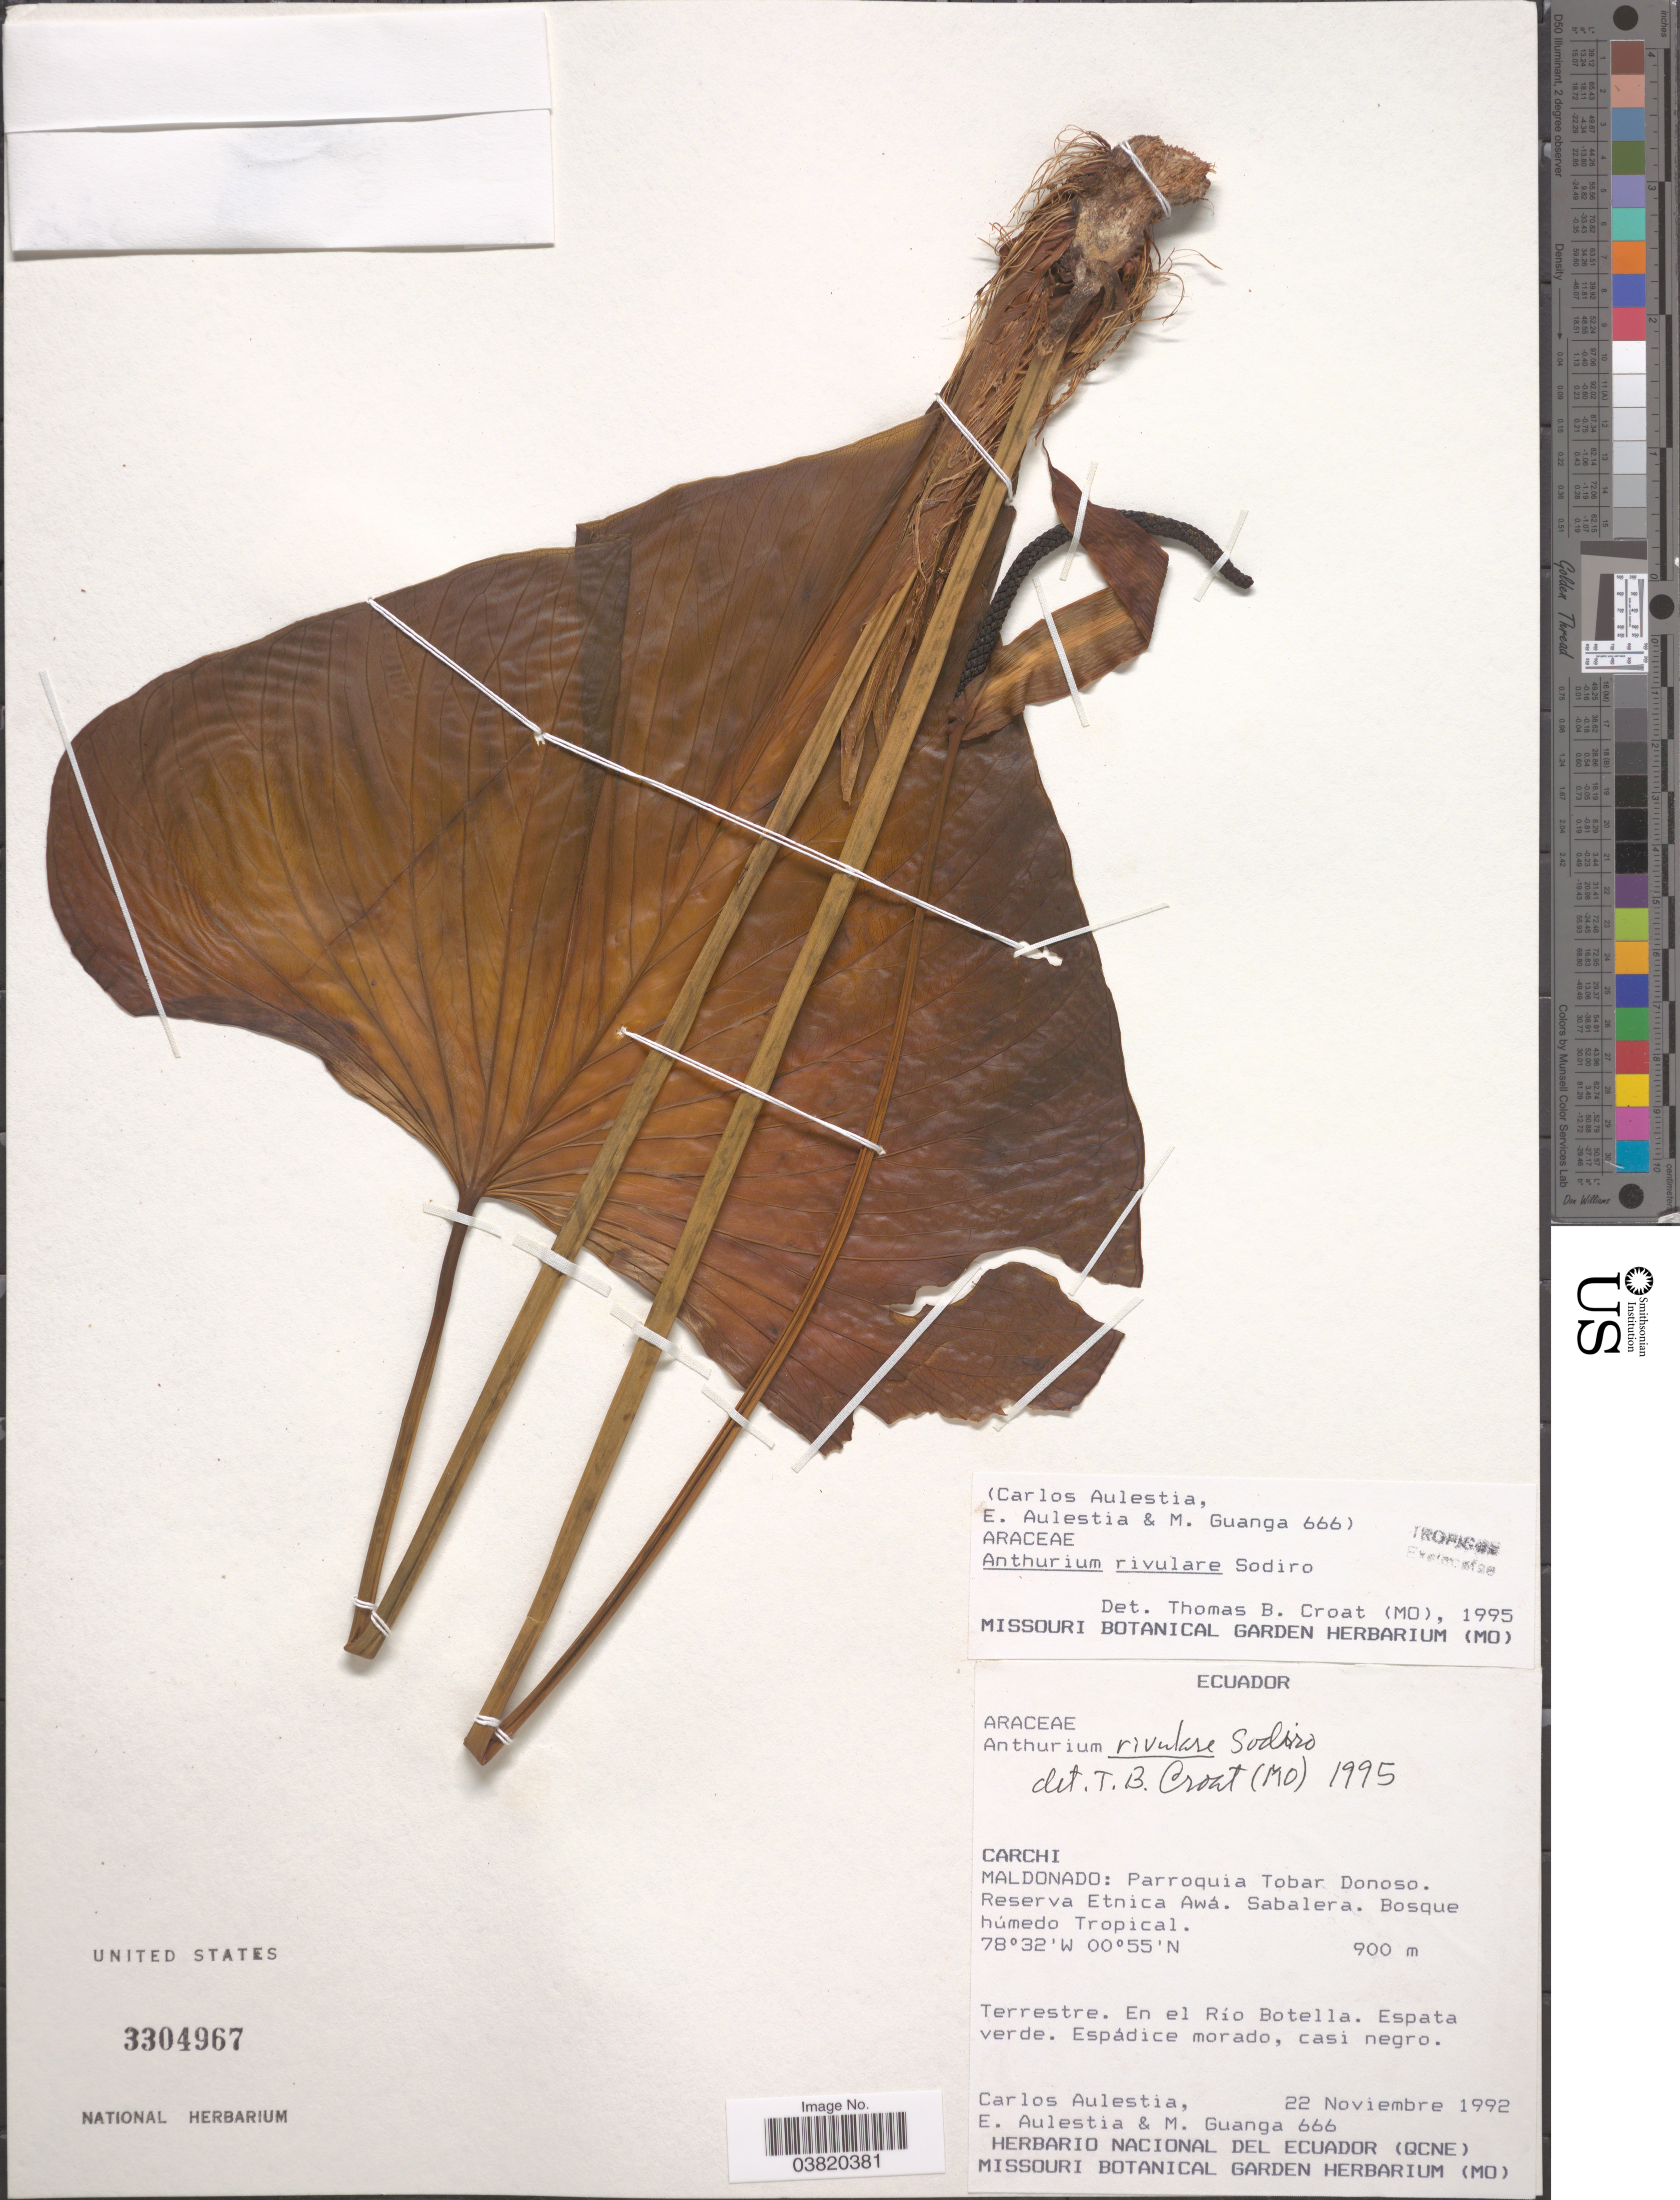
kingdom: Plantae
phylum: Tracheophyta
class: Liliopsida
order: Alismatales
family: Araceae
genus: Anthurium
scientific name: Anthurium rivulare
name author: Sodiro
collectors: C. Aulestia, E. Aulestia & M. Guanga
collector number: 666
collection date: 1992-11-22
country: Ecuador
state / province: Carchi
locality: Maldonado: Parroquia Tobar Donoso. Reserva Etnica Awá. Sabalera.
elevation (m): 900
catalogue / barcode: US 3304967